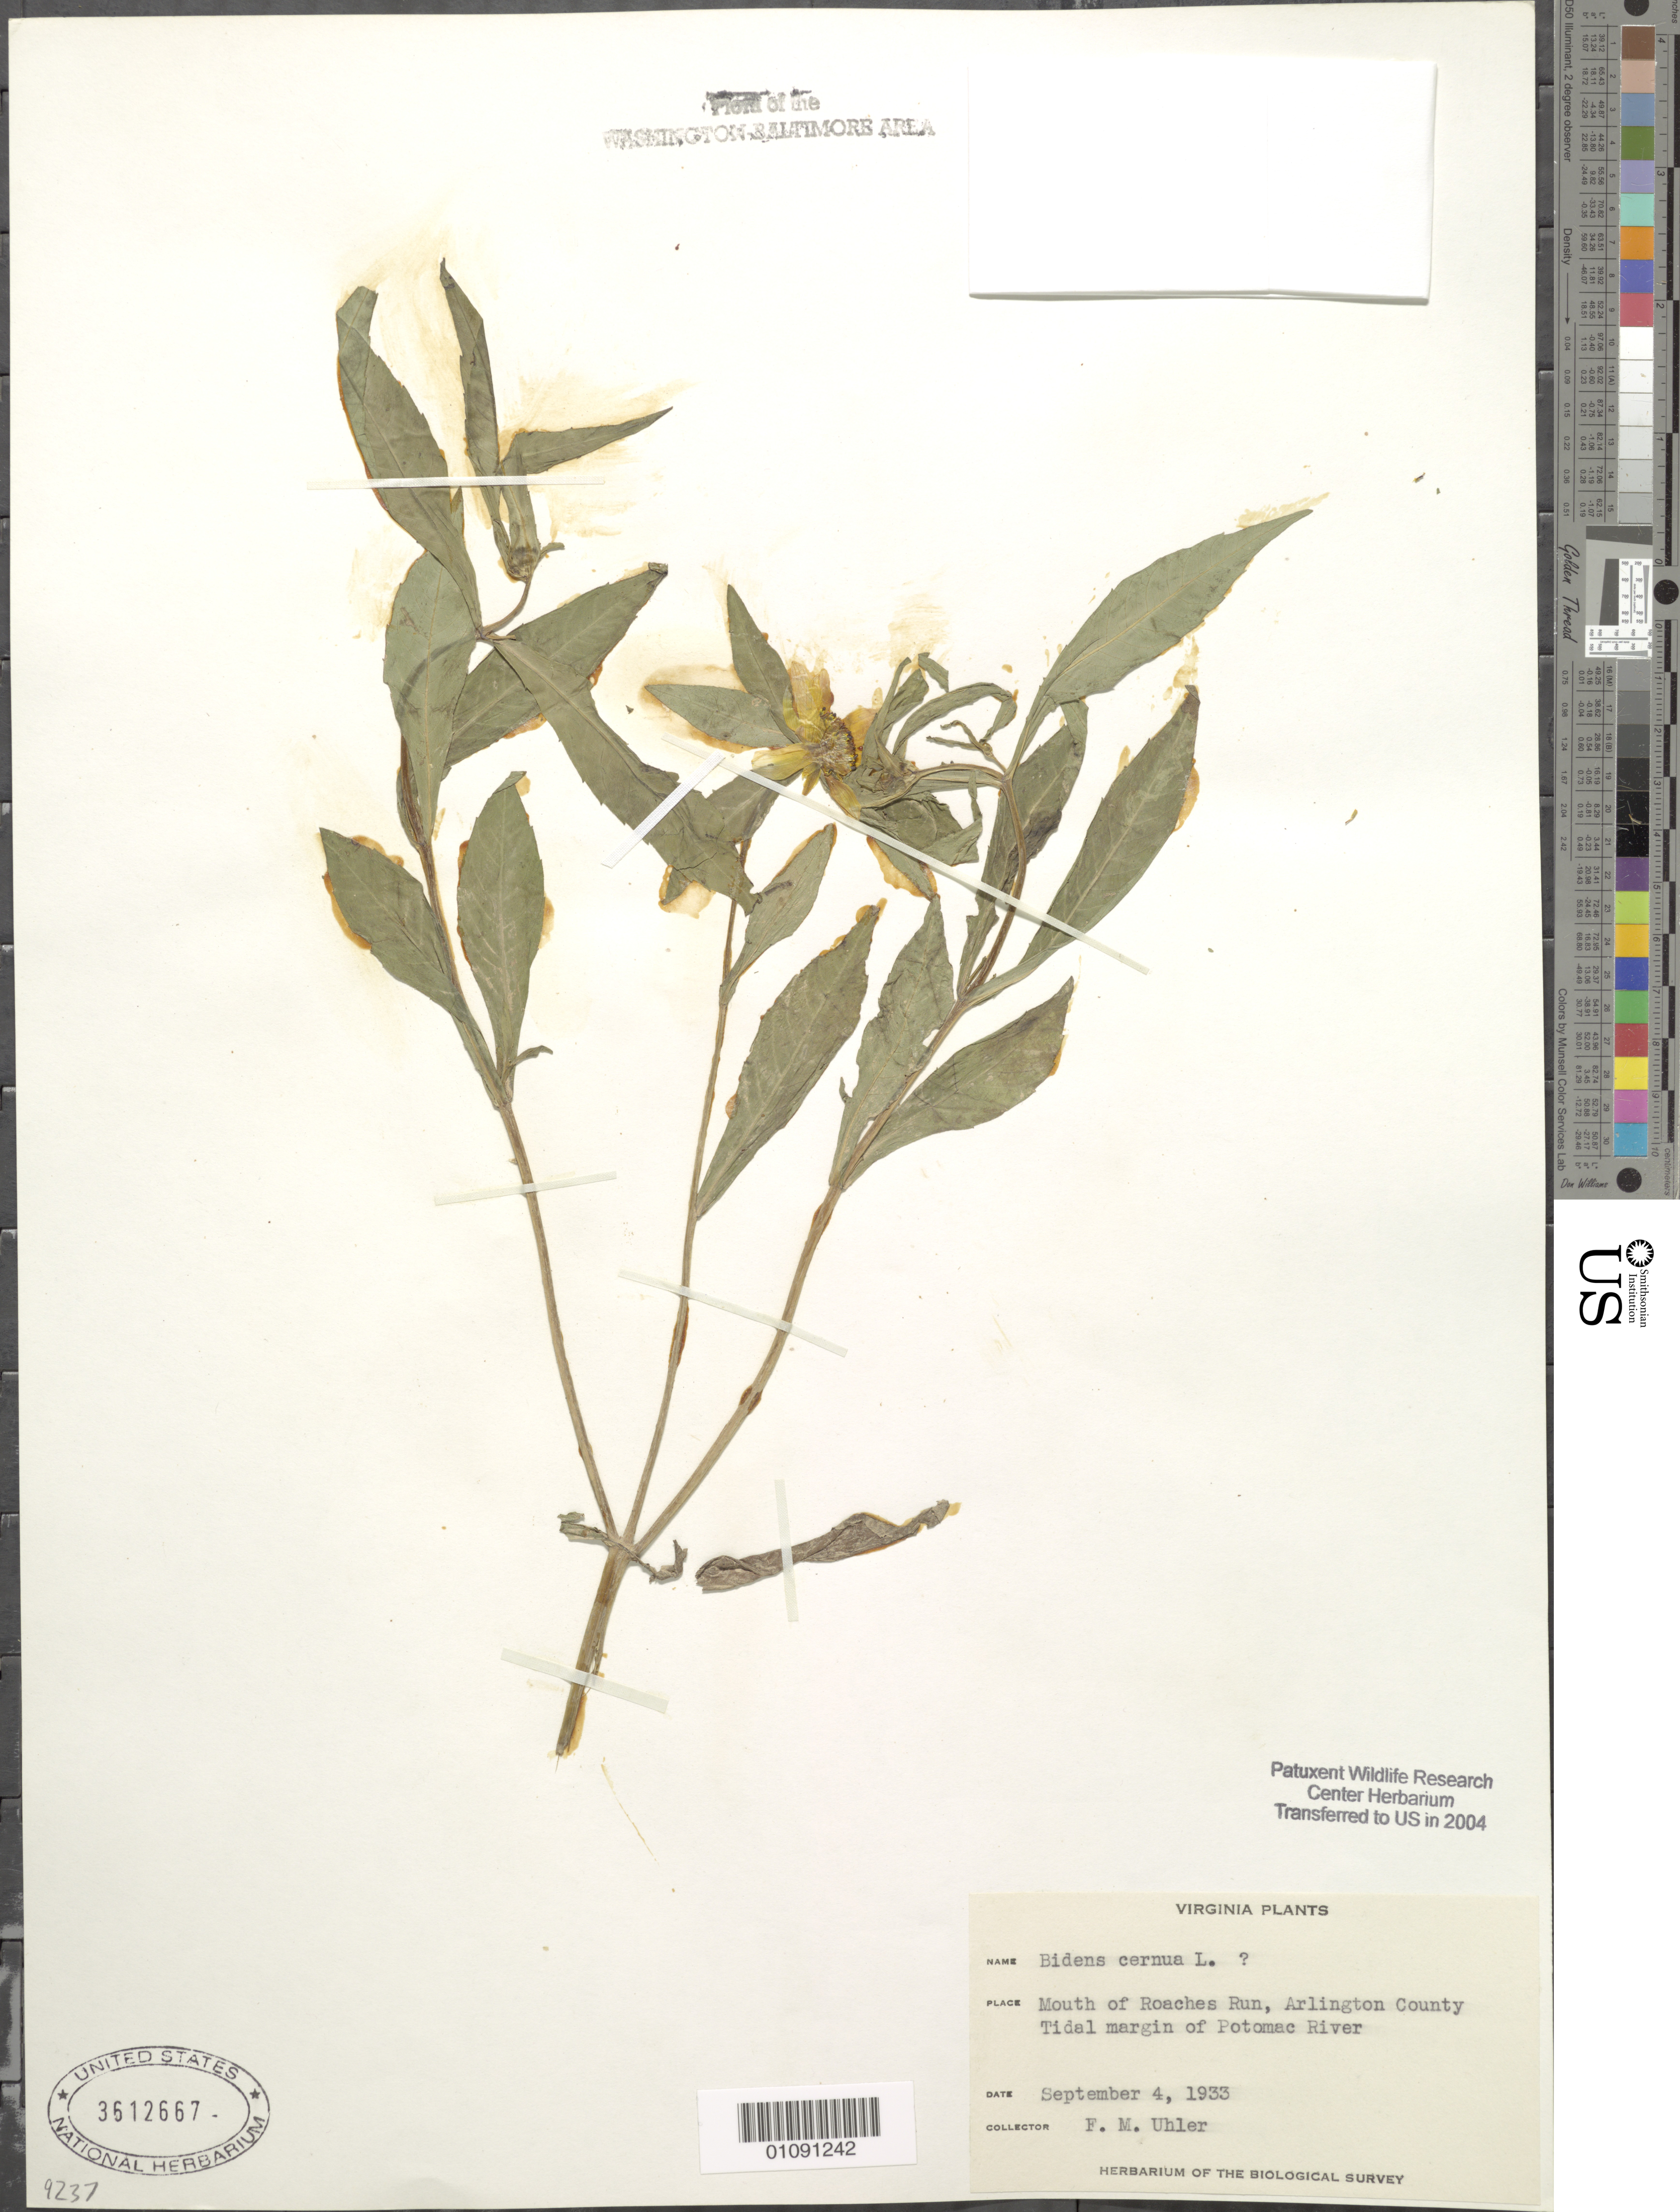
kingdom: Plantae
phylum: Tracheophyta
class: Magnoliopsida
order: Asterales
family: Asteraceae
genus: Bidens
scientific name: Bidens cernua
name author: L.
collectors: F. M. Uhler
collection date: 1933-09-04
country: United States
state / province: Virginia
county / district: Arlington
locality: Mouth of Roaches Run.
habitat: Tidal margin of Potomac River.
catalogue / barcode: US 3612667